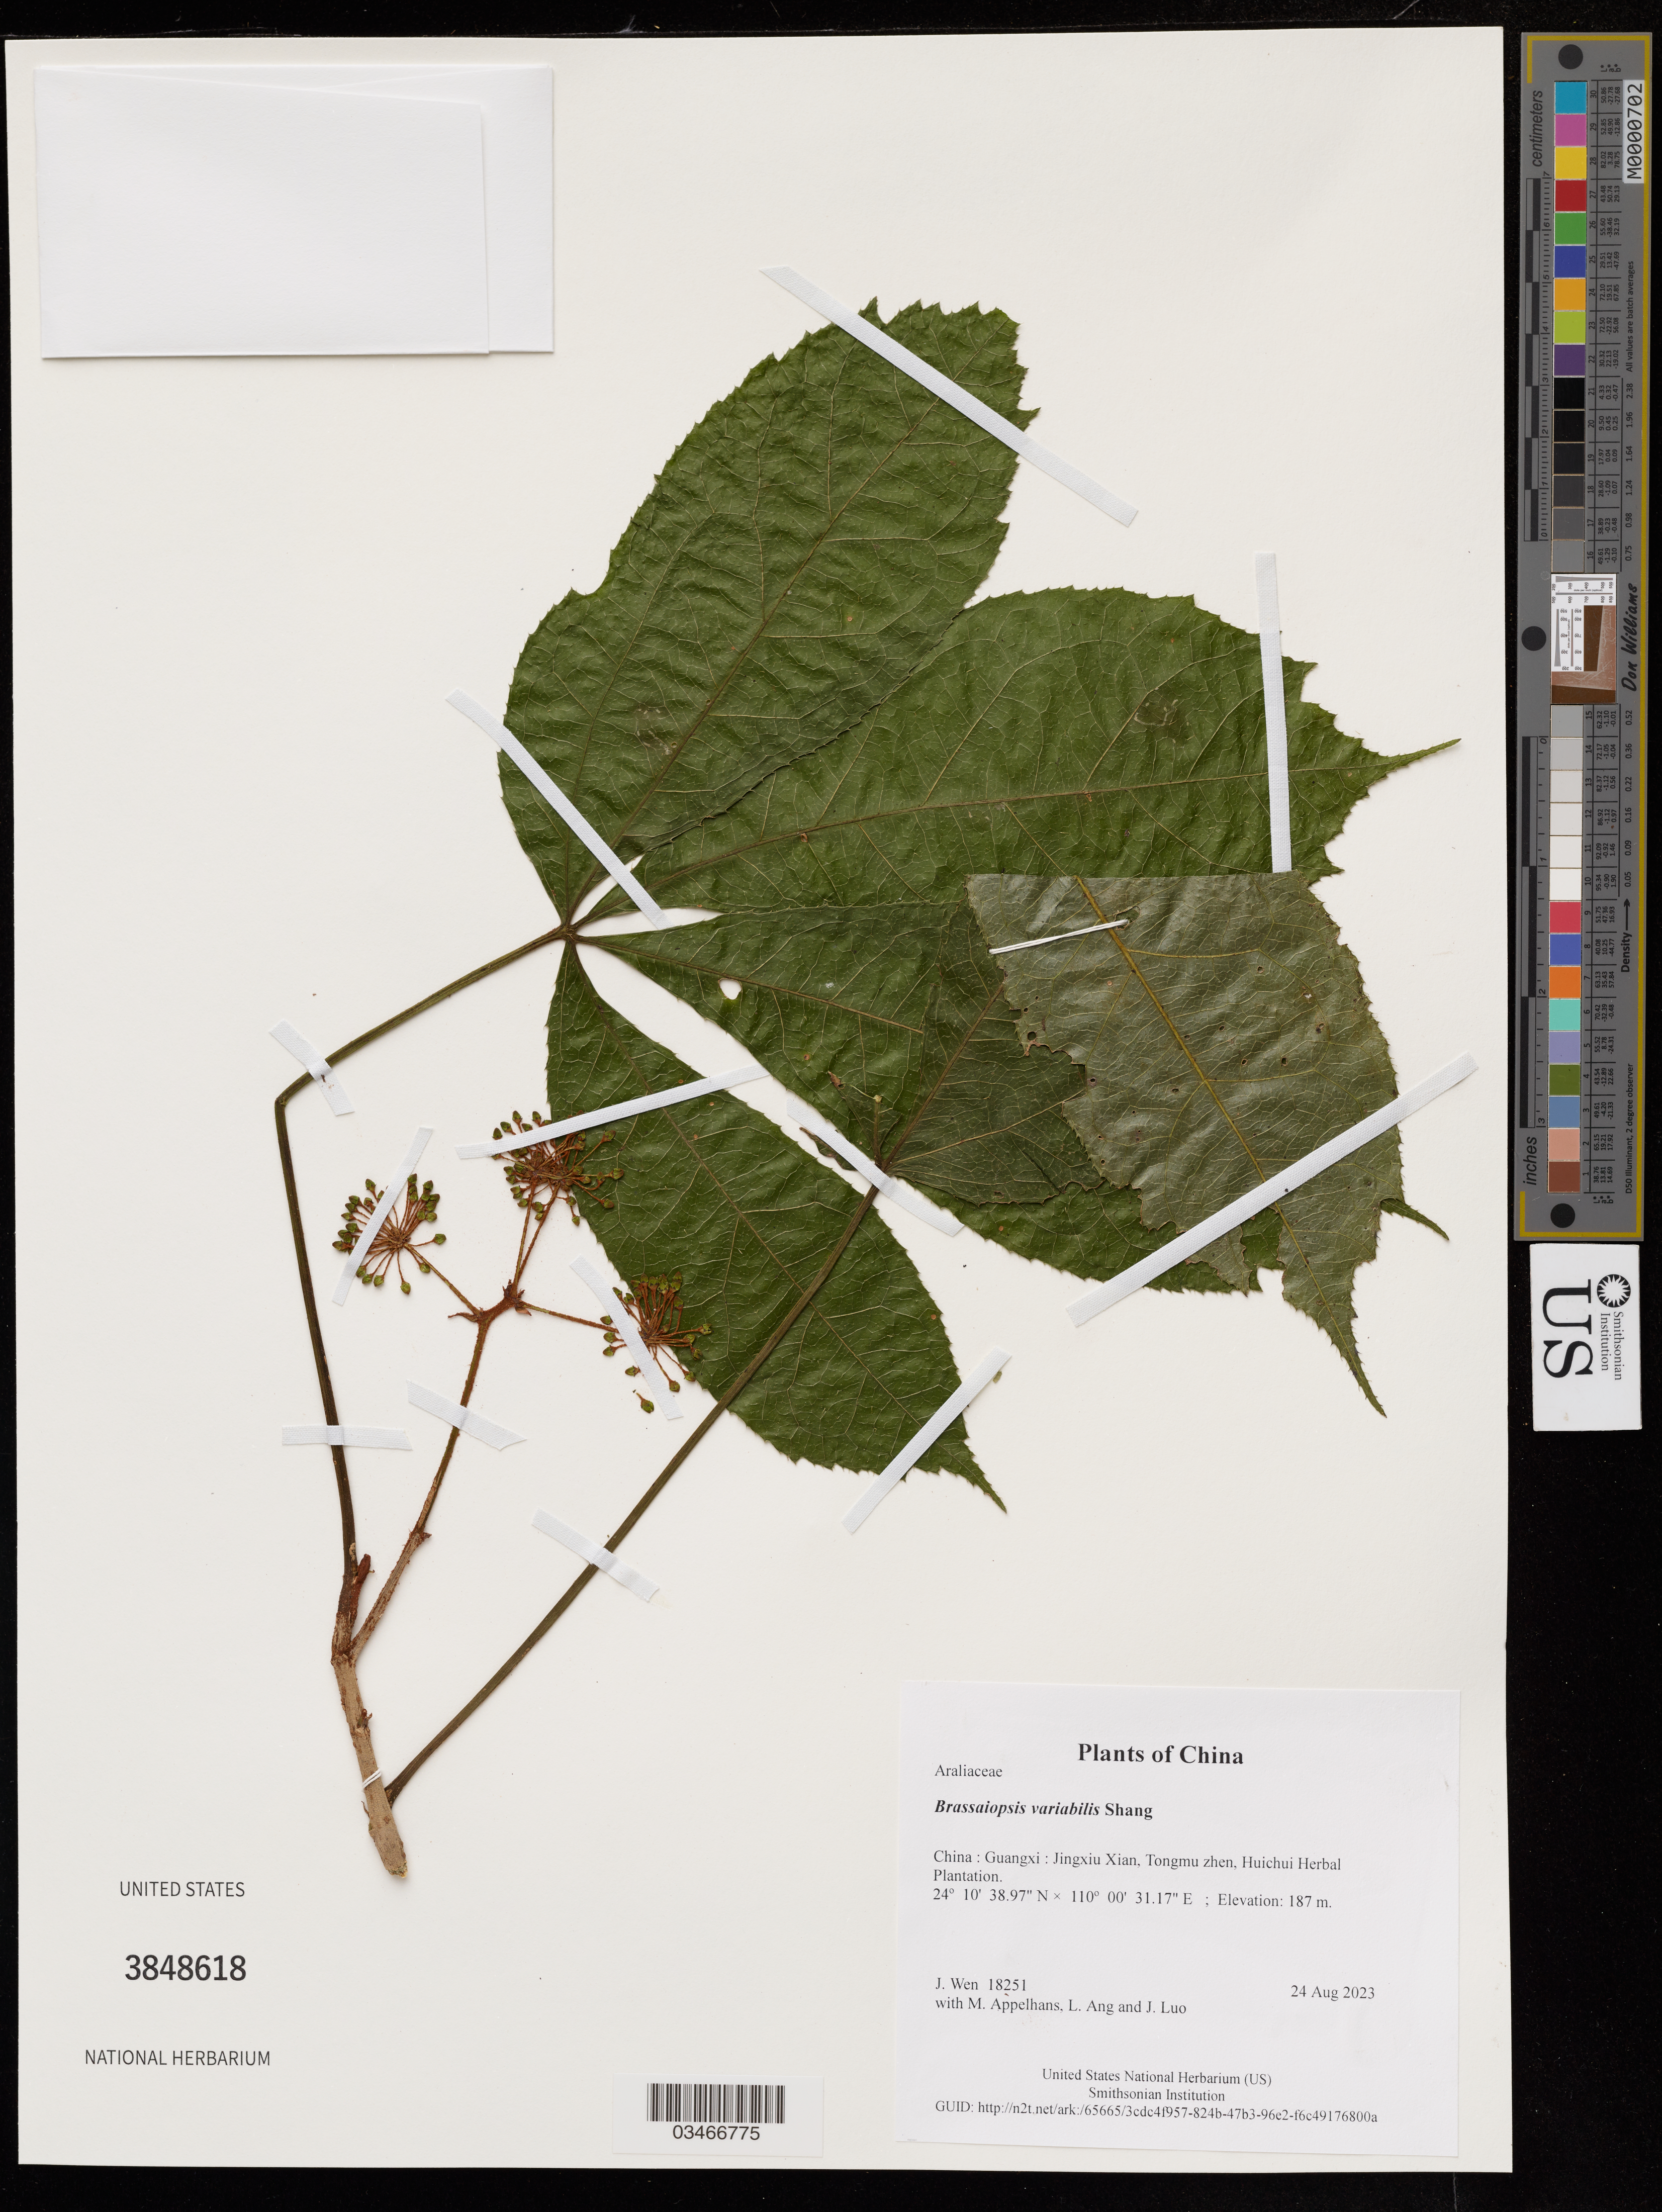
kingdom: Plantae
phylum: Tracheophyta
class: Magnoliopsida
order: Apiales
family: Araliaceae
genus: Brassaiopsis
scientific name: Brassaiopsis variabilis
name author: Shang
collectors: J. Wen, M. Appelhans, L. Ang & J. Luo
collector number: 18251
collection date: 2023-08-24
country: China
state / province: Guangxi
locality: Jingxiu Xian, Tongmu zhen, Huichui Herbal Plantation.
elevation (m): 187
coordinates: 24.177491 N, 110.008657 E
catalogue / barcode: US 3848618